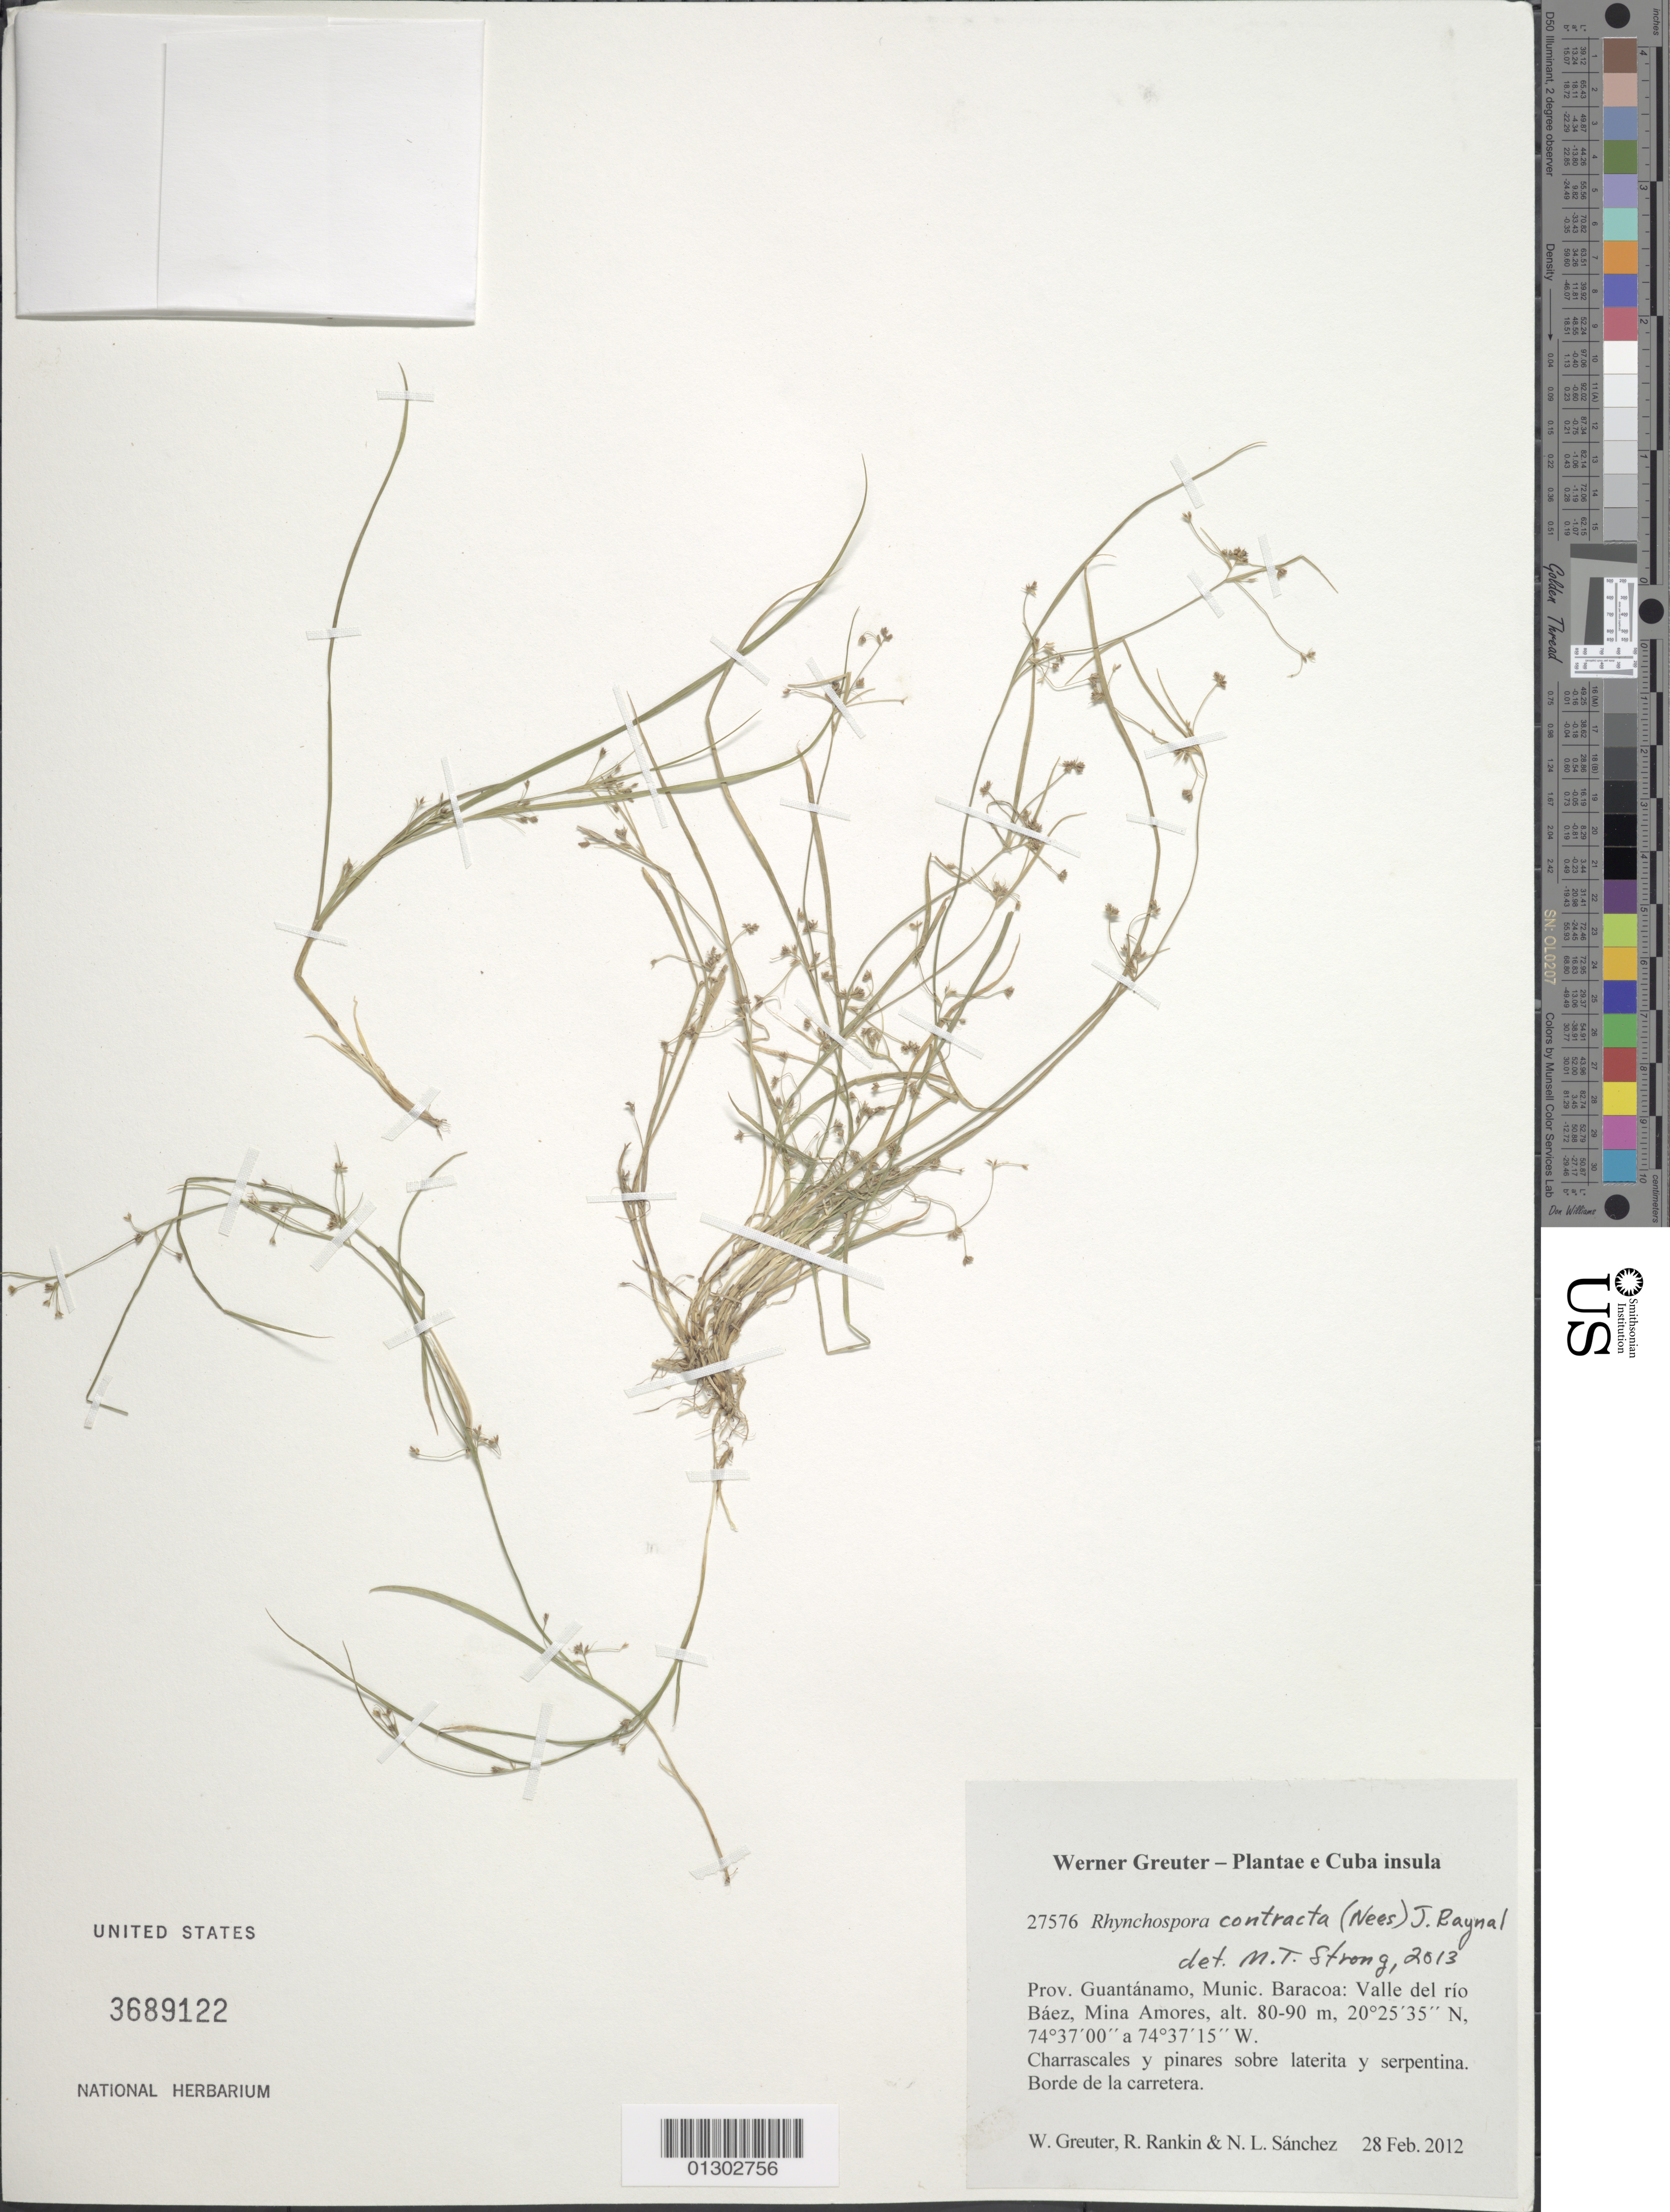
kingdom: Plantae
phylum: Tracheophyta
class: Liliopsida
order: Poales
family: Cyperaceae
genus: Rhynchospora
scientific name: Rhynchospora contracta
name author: (Nees) J. Raynal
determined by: Strong, M. T., (US), Smithsonian Institution - National Museum of Natural History (UNITED STATES)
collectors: W. R. Greuter, R. Rankin Rodriguez & N. Sanchez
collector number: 27576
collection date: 2012-02-28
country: Cuba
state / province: Guantanamo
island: Cuba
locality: Munic. Baracoa, Valle del río Báez, Mina Amores.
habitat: Charrascales y pinares sobre laterita y serpentina. Borde de la carretera.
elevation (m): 80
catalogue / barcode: US 3689122